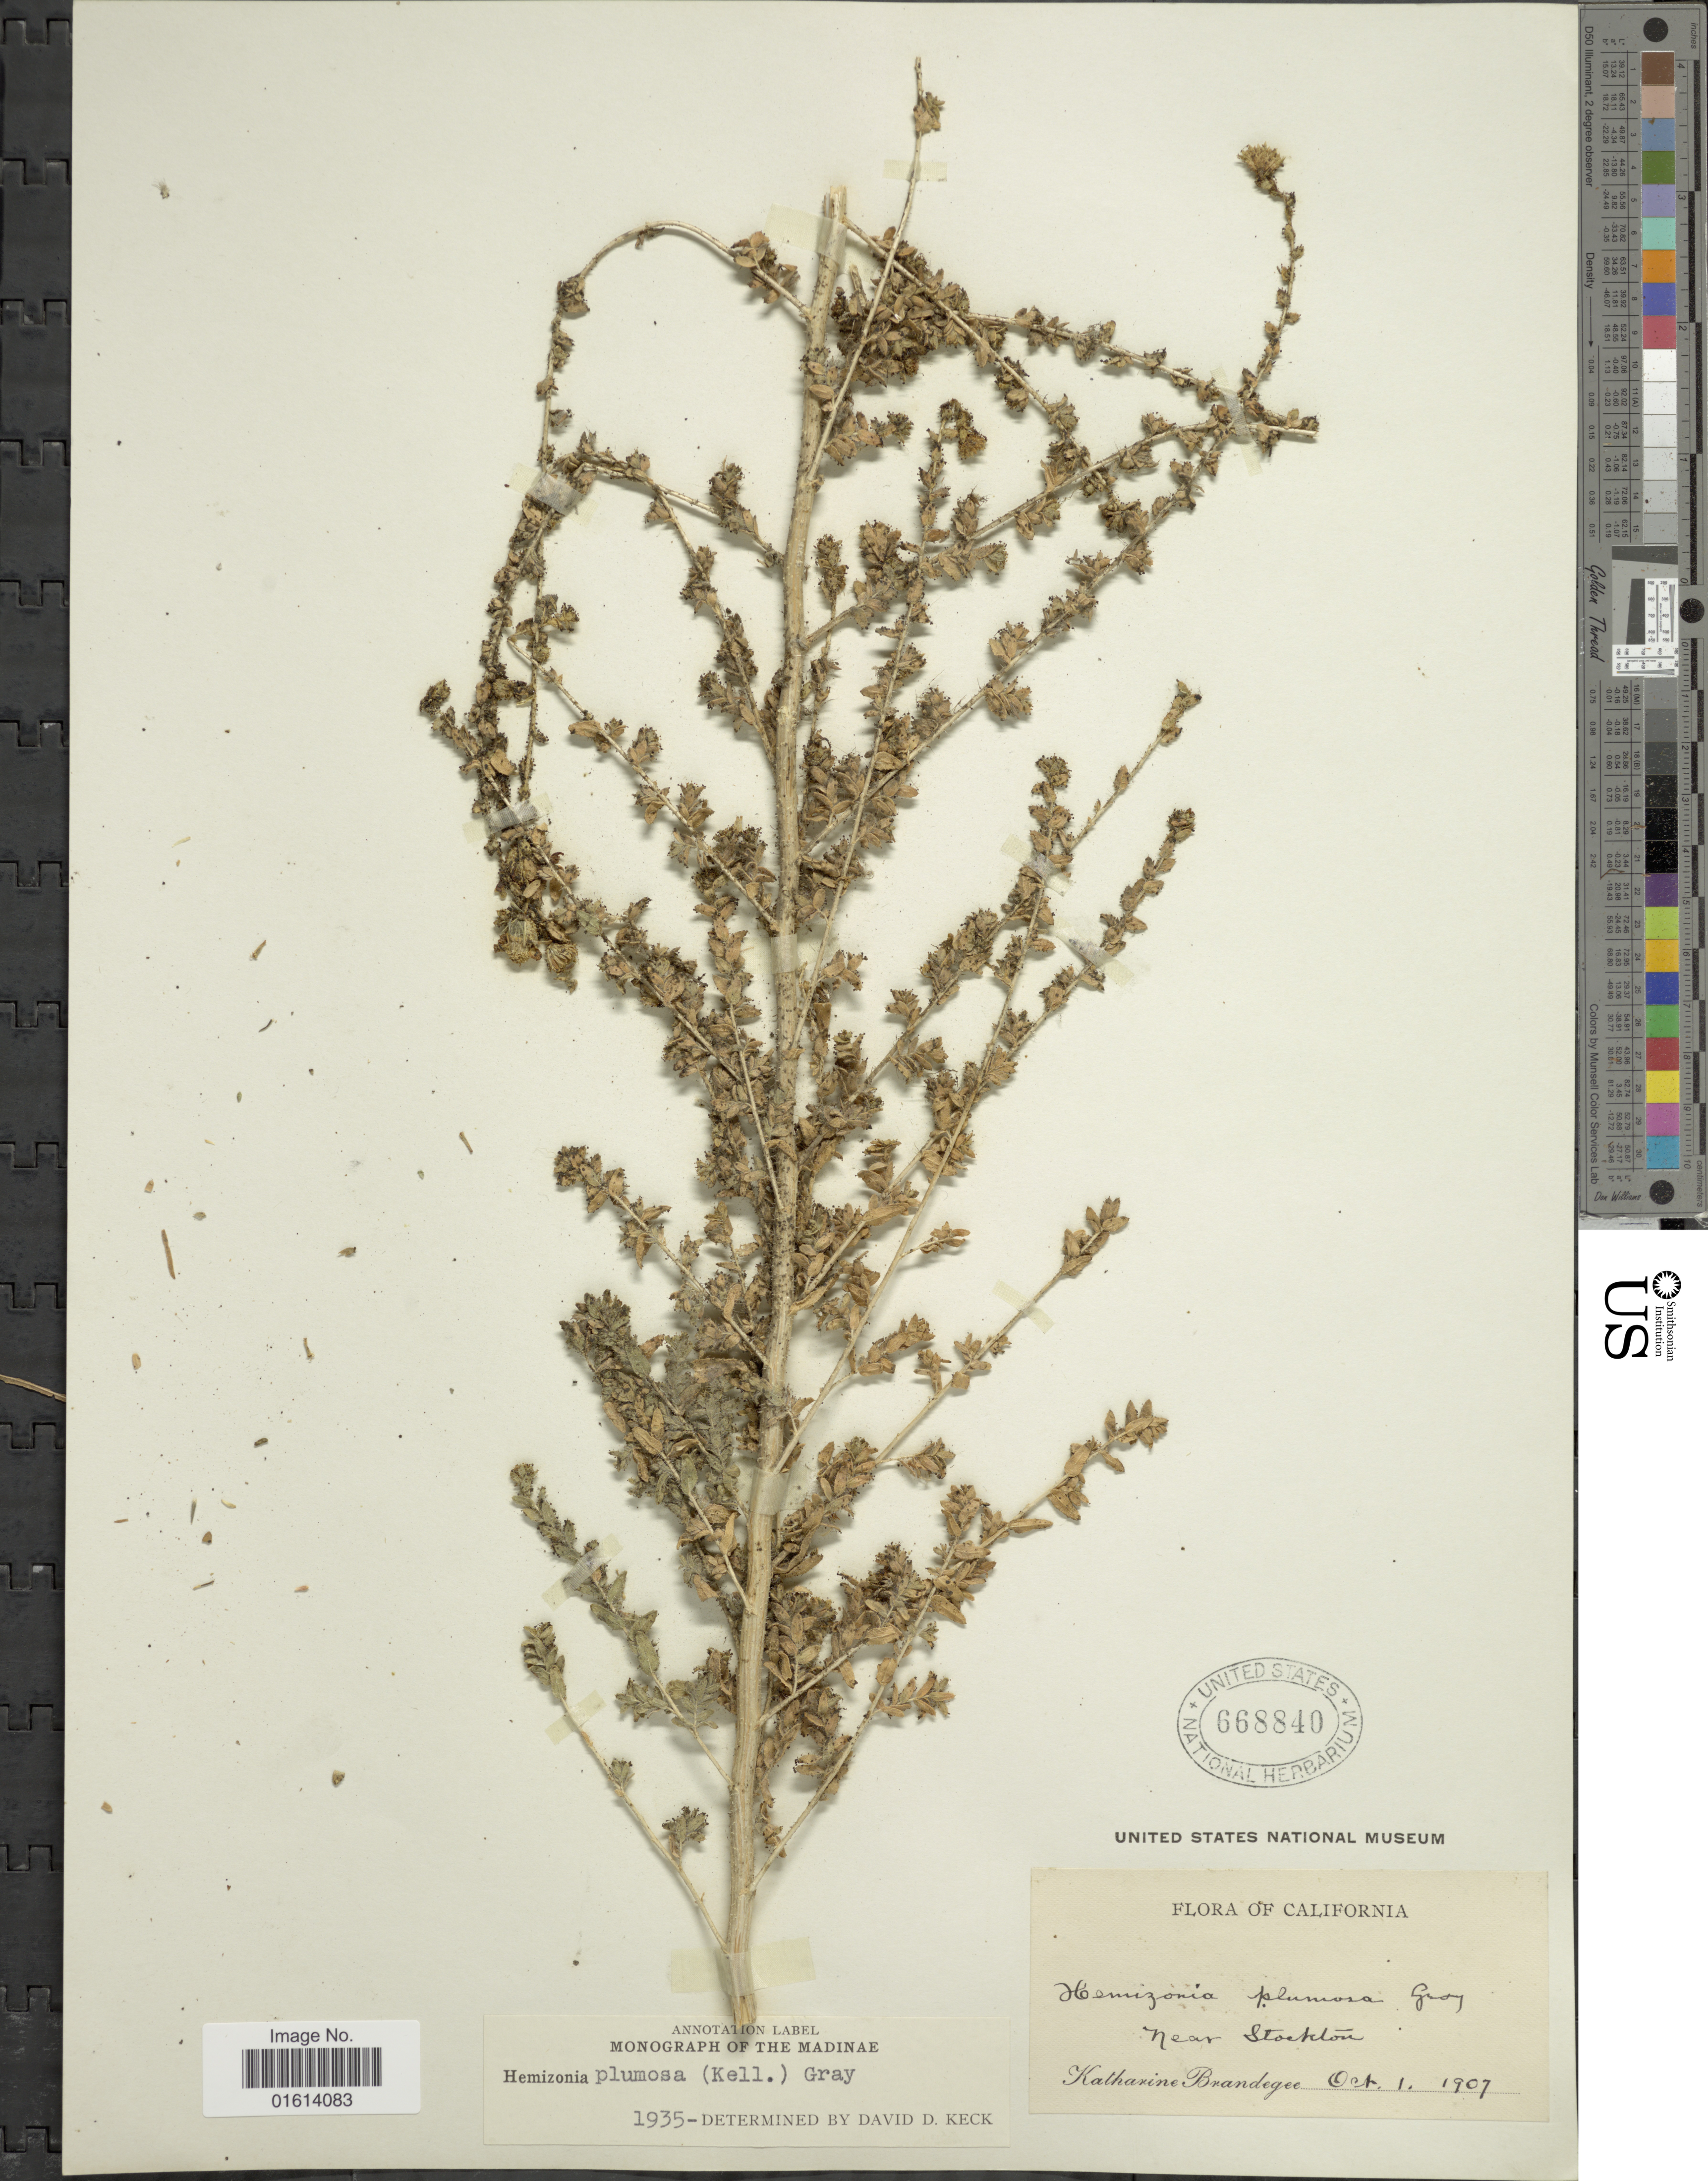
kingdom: Plantae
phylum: Tracheophyta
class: Magnoliopsida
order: Asterales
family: Asteraceae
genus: Blepharizonia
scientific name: Blepharizonia plumosa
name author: (Kellogg) Greene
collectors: M. K. Brandegee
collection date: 1907-10-01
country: United States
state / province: California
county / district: San Joaquin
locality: Near Stockton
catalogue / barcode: US 668840